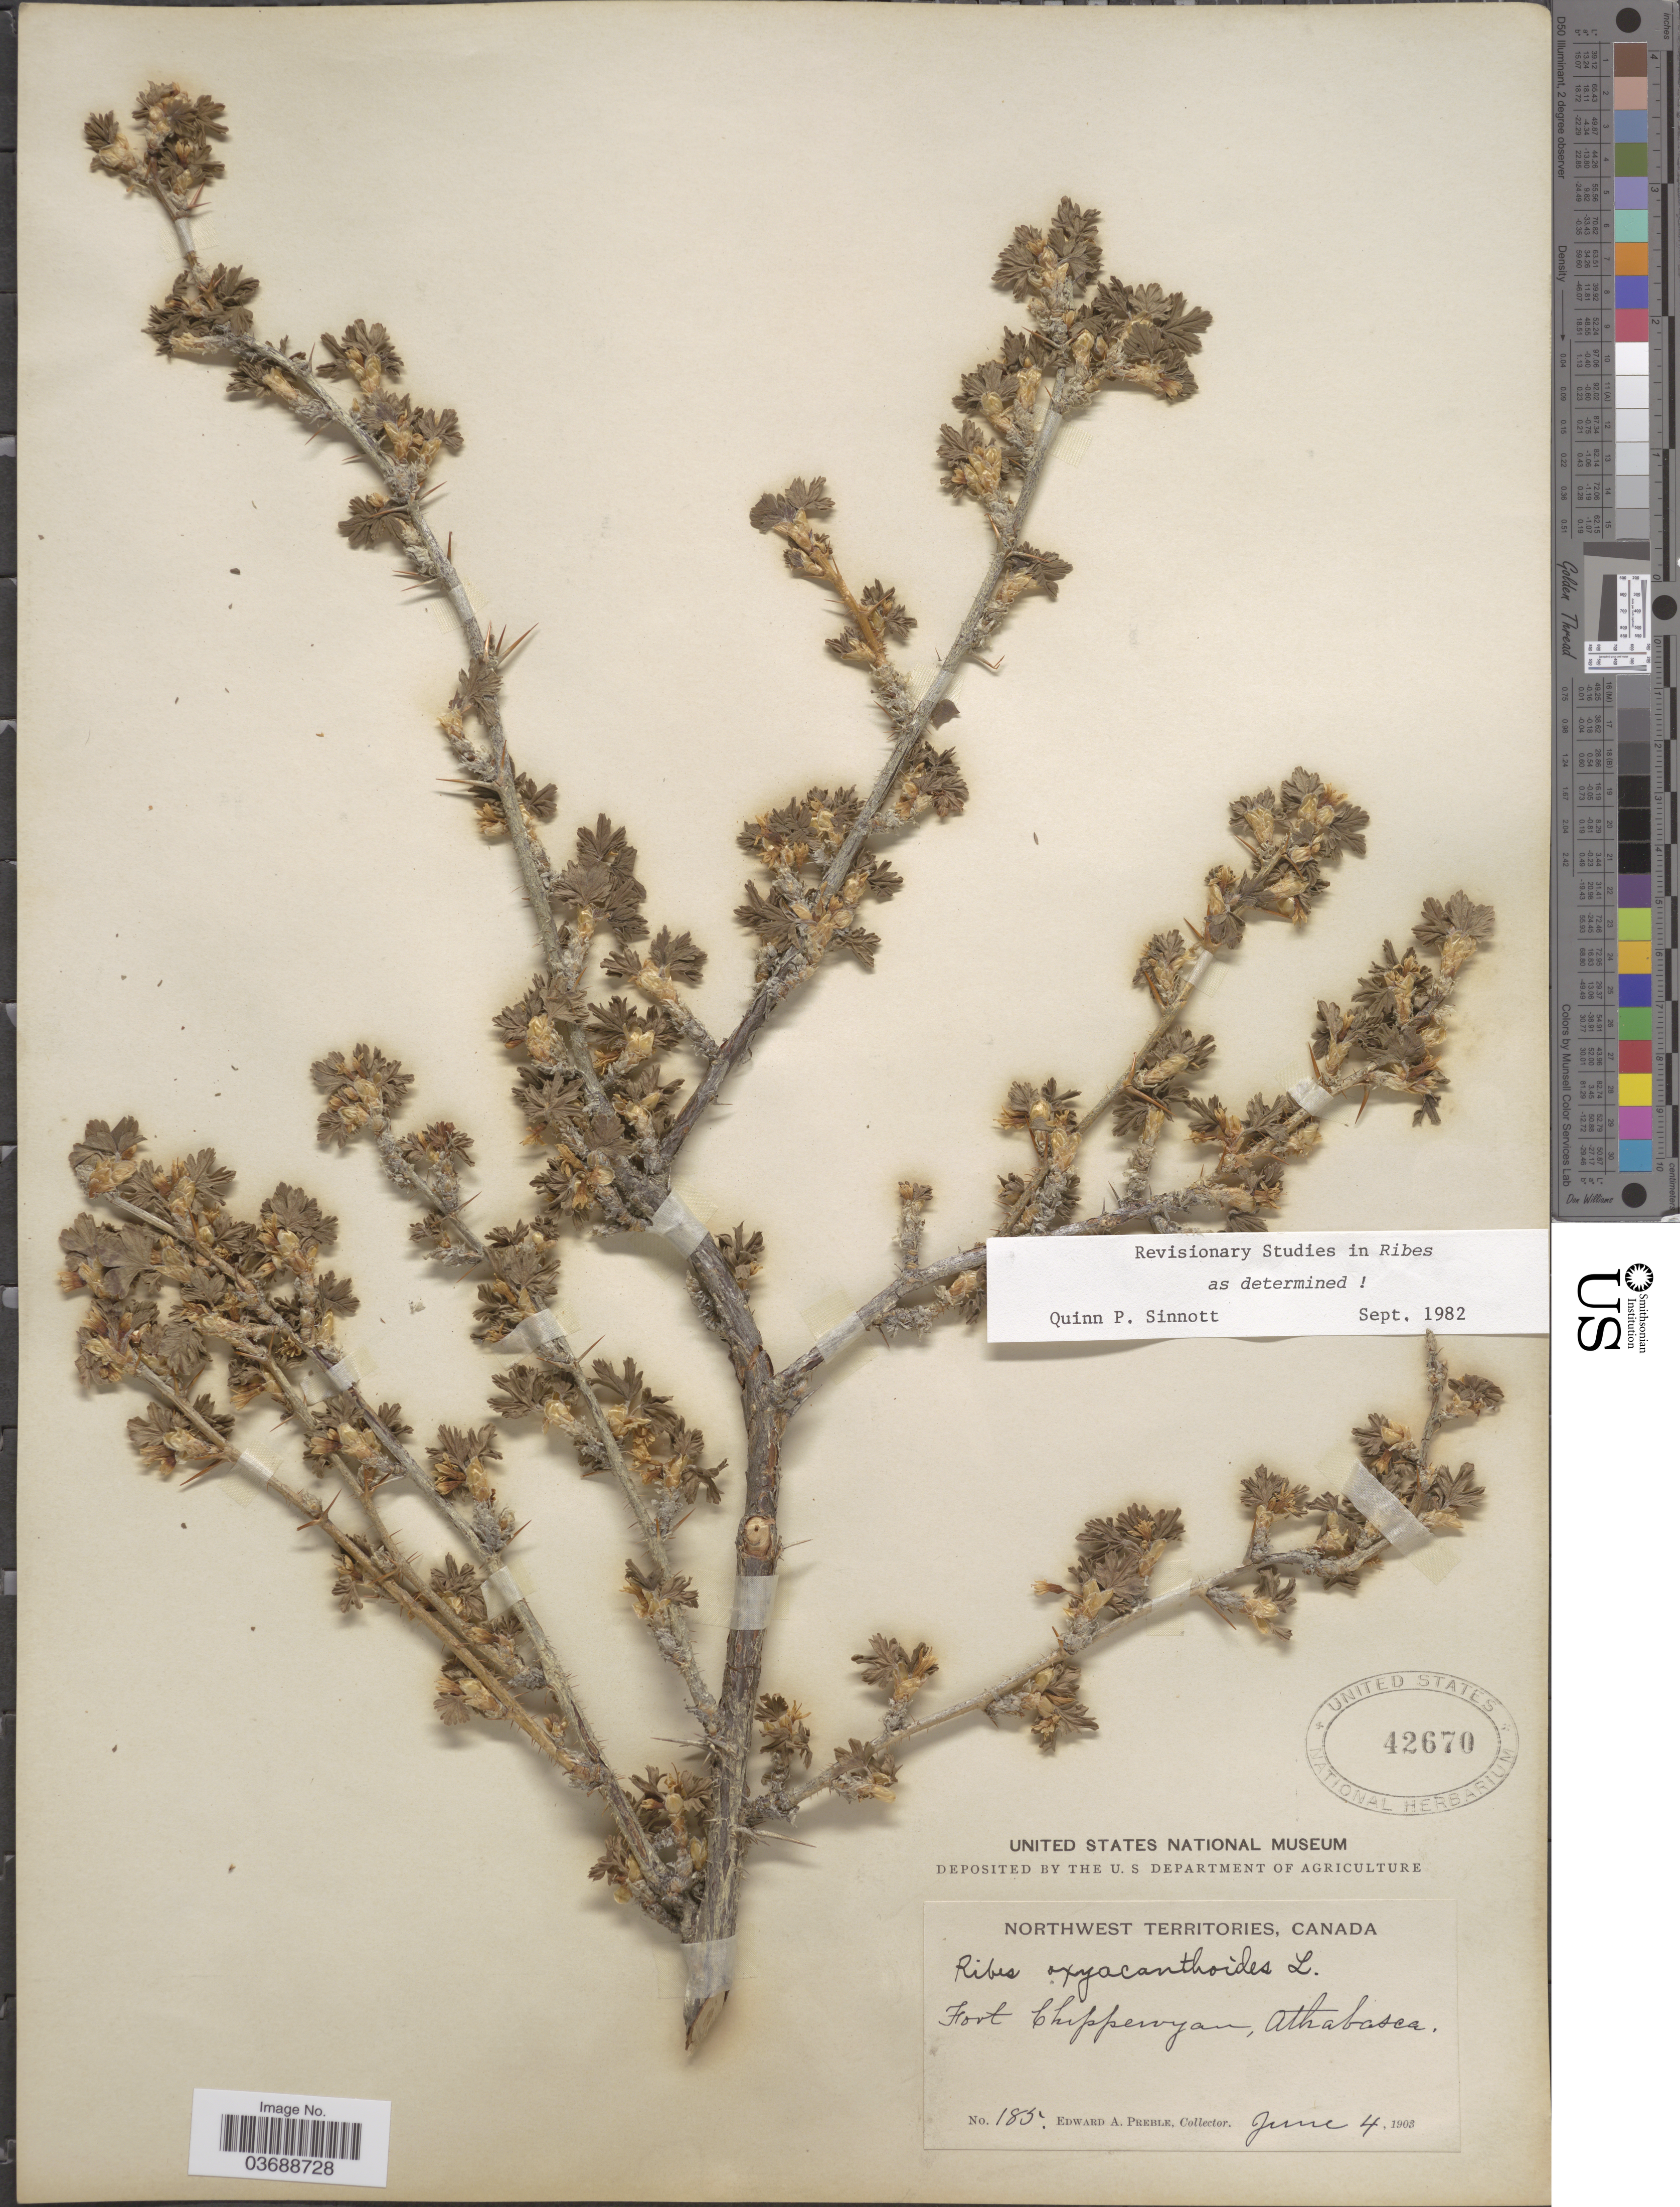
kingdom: Plantae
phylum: Tracheophyta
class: Magnoliopsida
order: Saxifragales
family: Grossulariaceae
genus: Ribes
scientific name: Ribes oxyacanthoides subsp. oxyacanthoides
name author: L.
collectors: E. Preble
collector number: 185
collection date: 1903-06-04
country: Canada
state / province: Northwest Territories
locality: Fort Chippewyan, Athabasca.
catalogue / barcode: US 42670